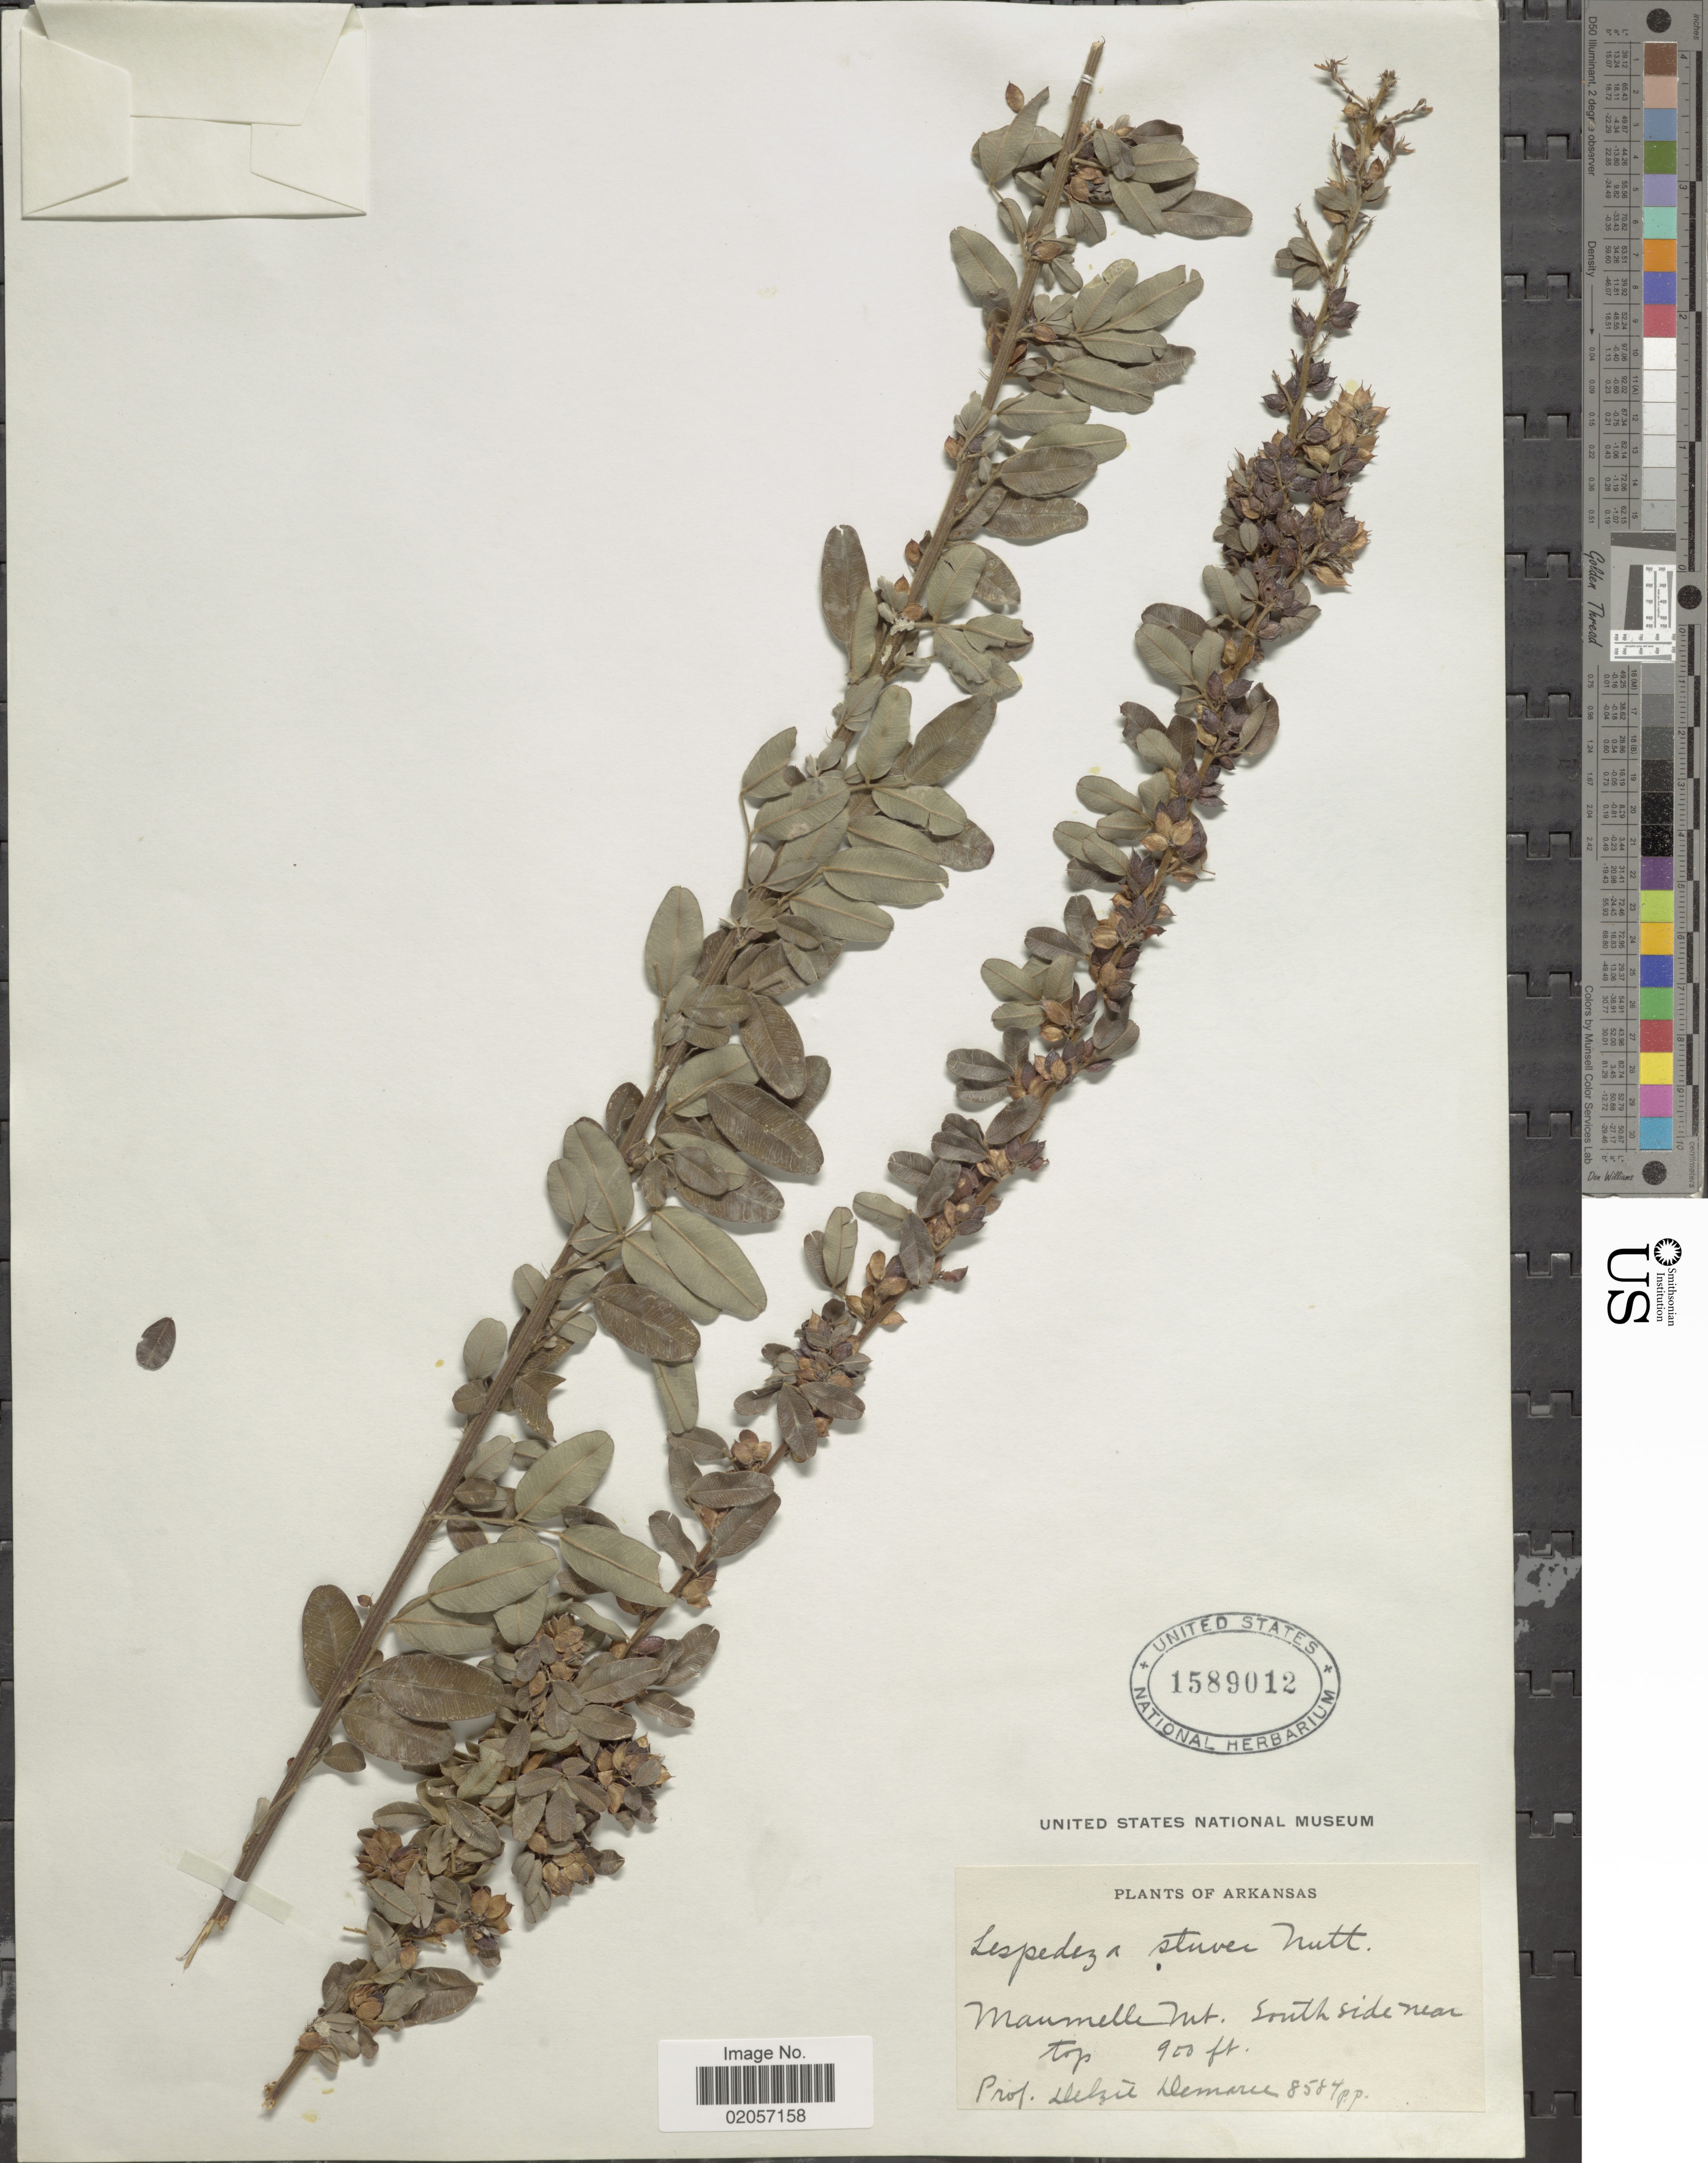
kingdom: Plantae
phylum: Tracheophyta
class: Magnoliopsida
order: Fabales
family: Fabaceae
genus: Lespedeza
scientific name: Lespedeza stuevei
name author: Nutt.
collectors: D. Demaree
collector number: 8584P.P.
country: United States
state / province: Arkansas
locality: Maumelle Mt. South side near top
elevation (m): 274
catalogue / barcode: US 1589012